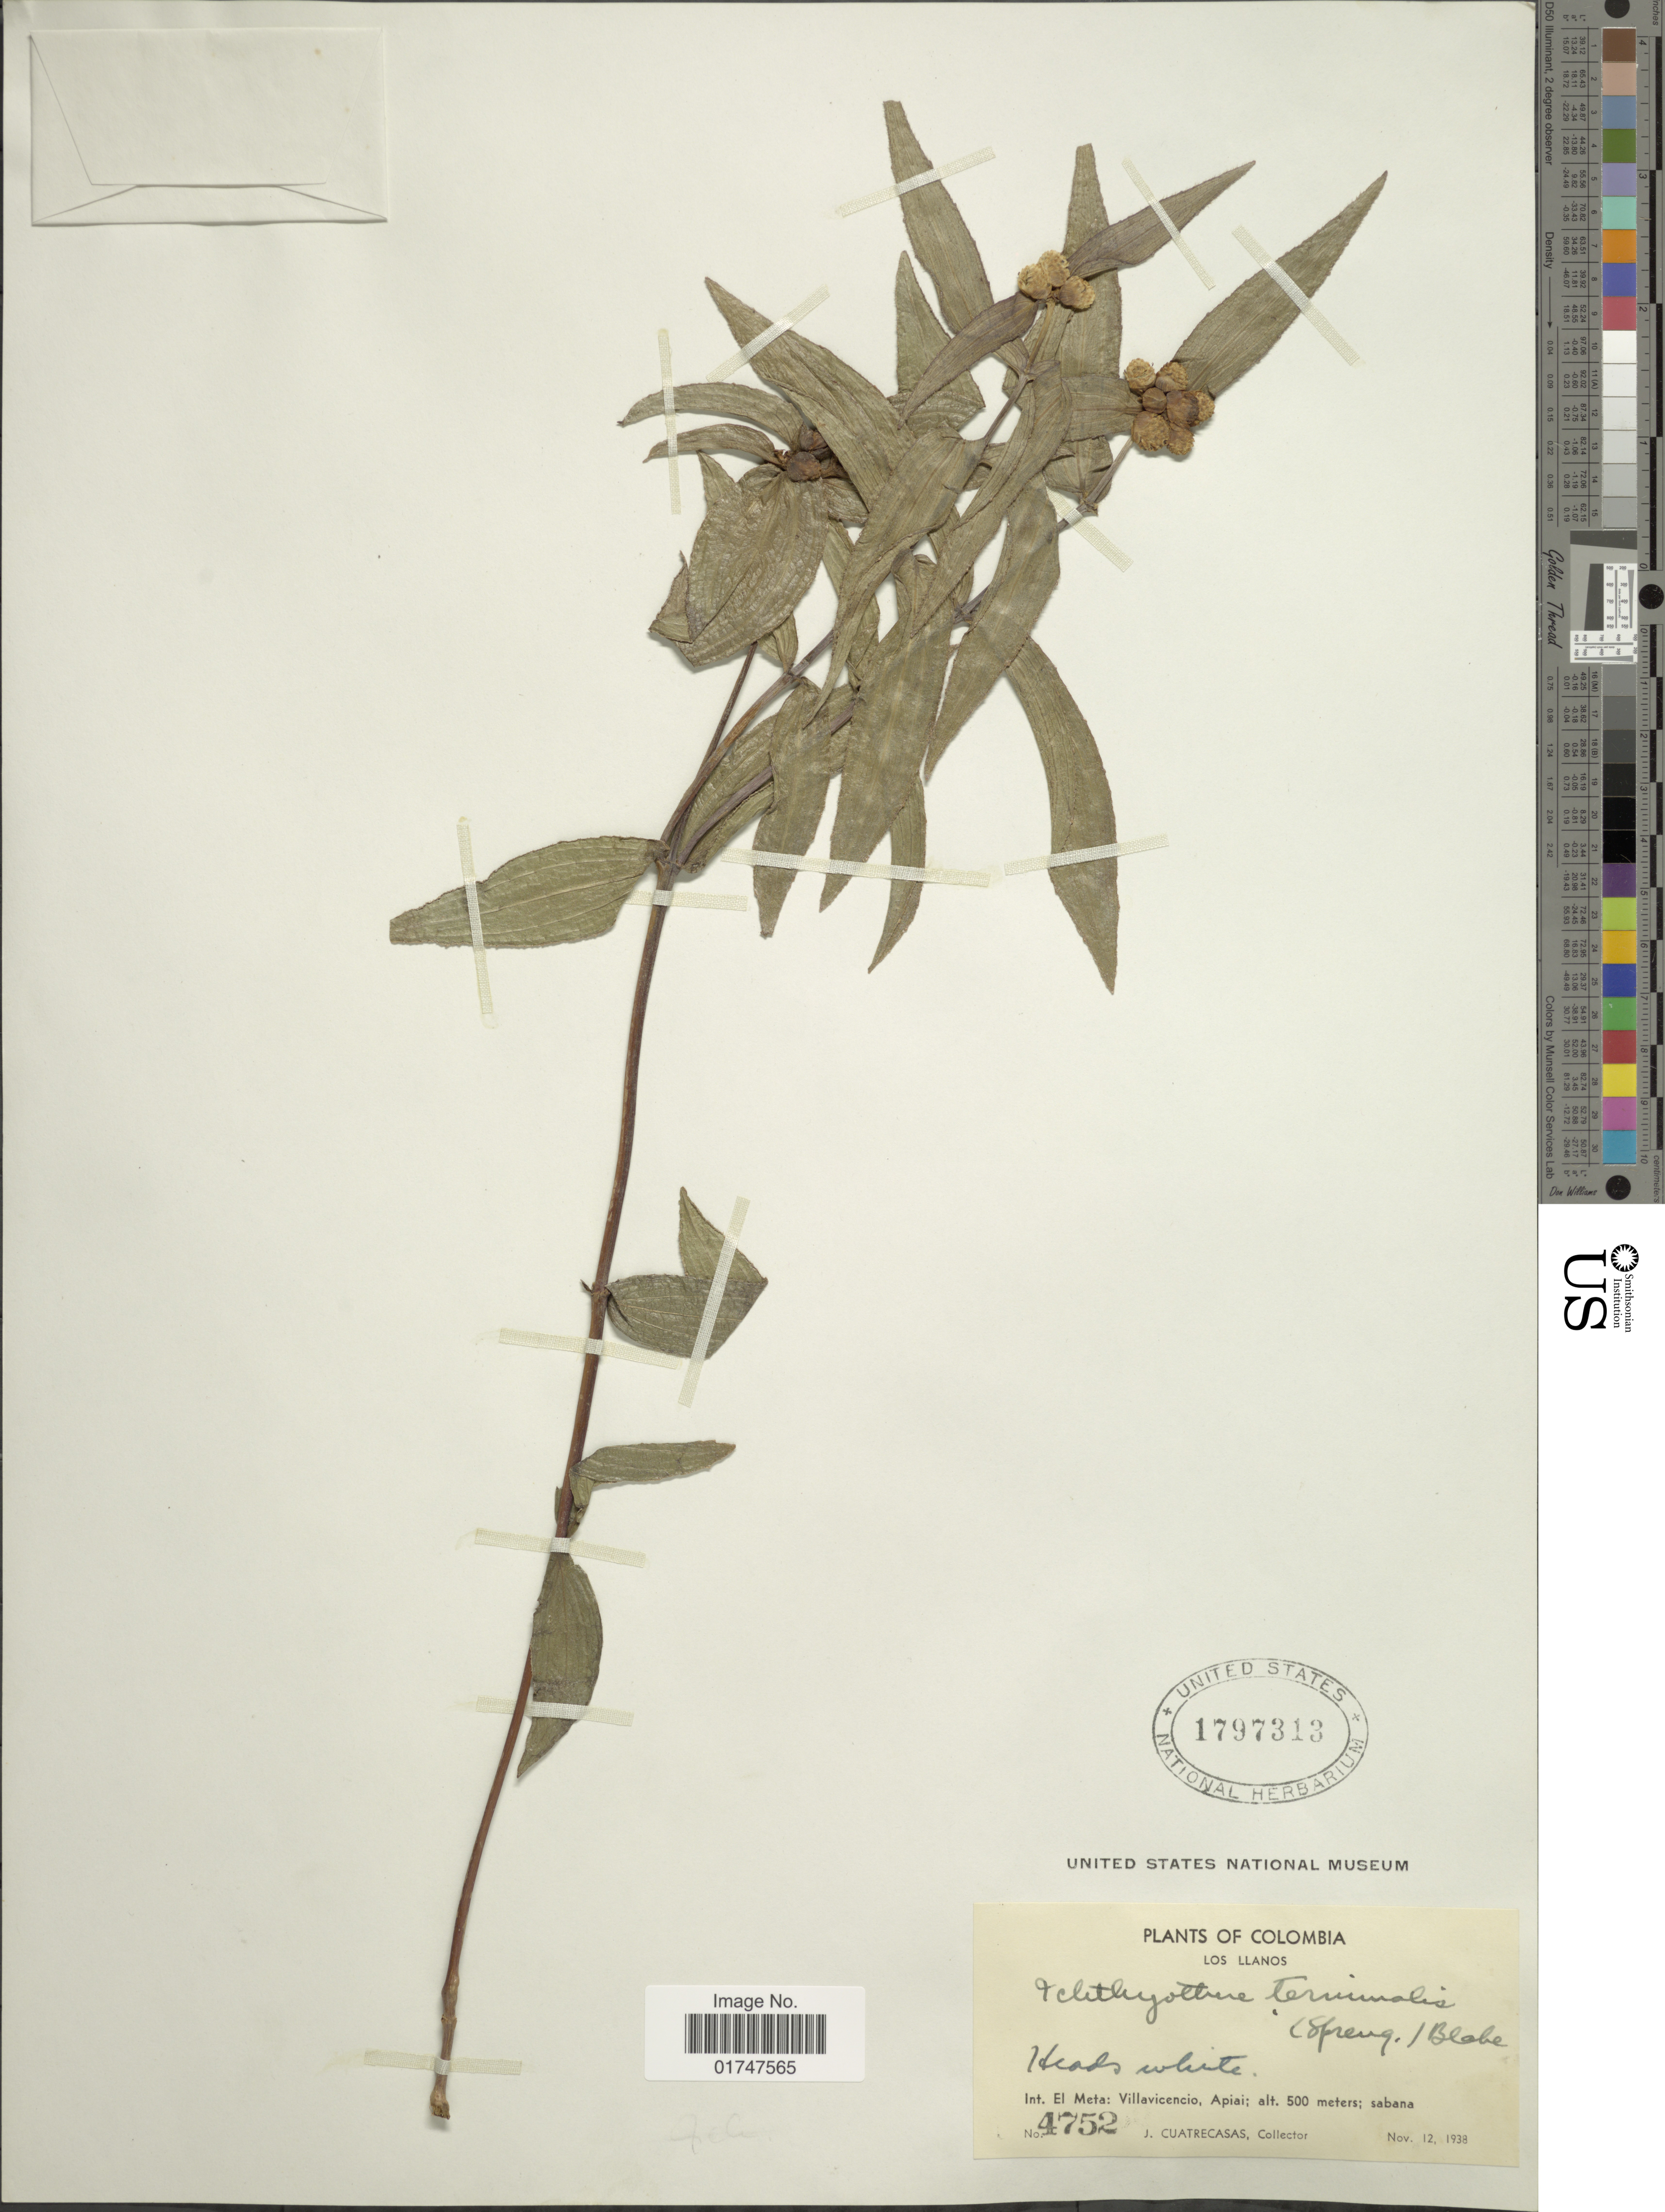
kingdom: Plantae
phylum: Tracheophyta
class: Magnoliopsida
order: Asterales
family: Asteraceae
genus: Ichthyothere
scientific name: Ichthyothere terminalis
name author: (Spreng.) S.F. Blake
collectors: J. Cuatrecasas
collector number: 4752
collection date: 1938-11-12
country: Colombia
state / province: Meta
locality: Los Llanos. Int. El Meta: Villavicencio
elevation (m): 500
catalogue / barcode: US 1797313